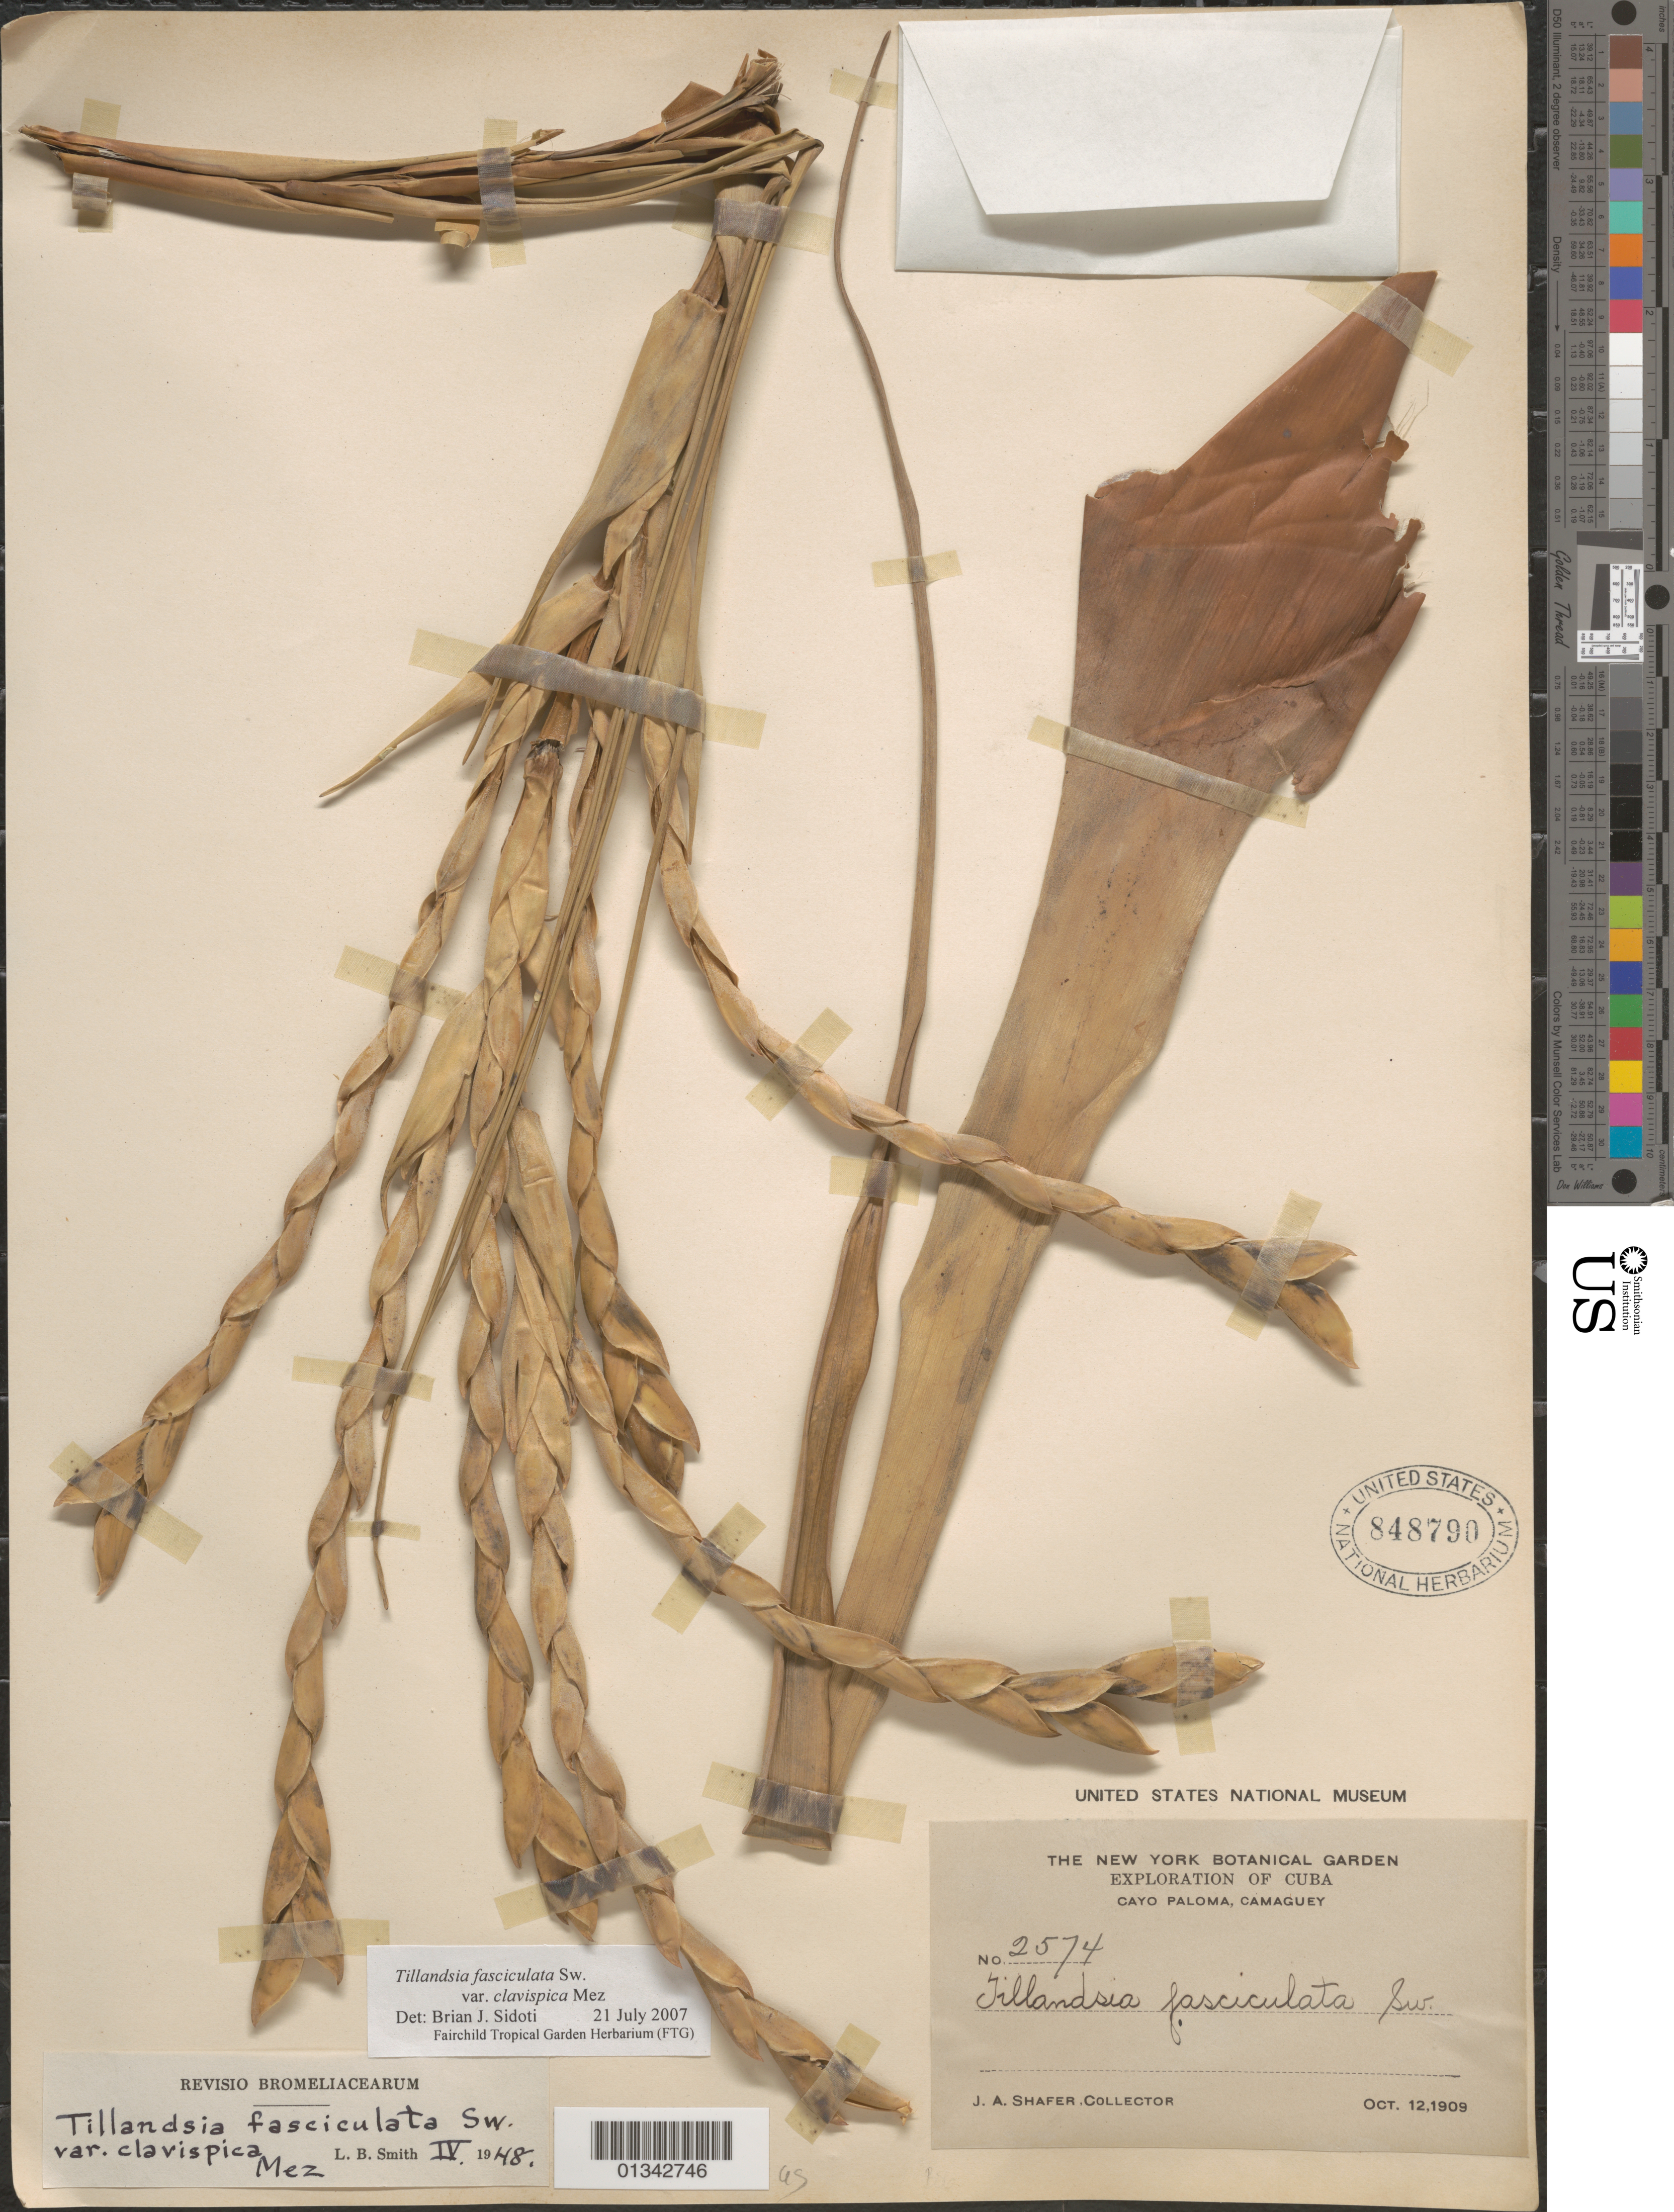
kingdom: Plantae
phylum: Tracheophyta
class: Liliopsida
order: Poales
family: Bromeliaceae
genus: Tillandsia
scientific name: Tillandsia fasciculata var. clavispica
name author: Mez in A. DC.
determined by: Sidoti, B. J.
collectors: J. A. Shafer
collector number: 2574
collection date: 1909-10-12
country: Cuba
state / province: Camaguey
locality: Cayo Poloma, Camaguey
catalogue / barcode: US 848790